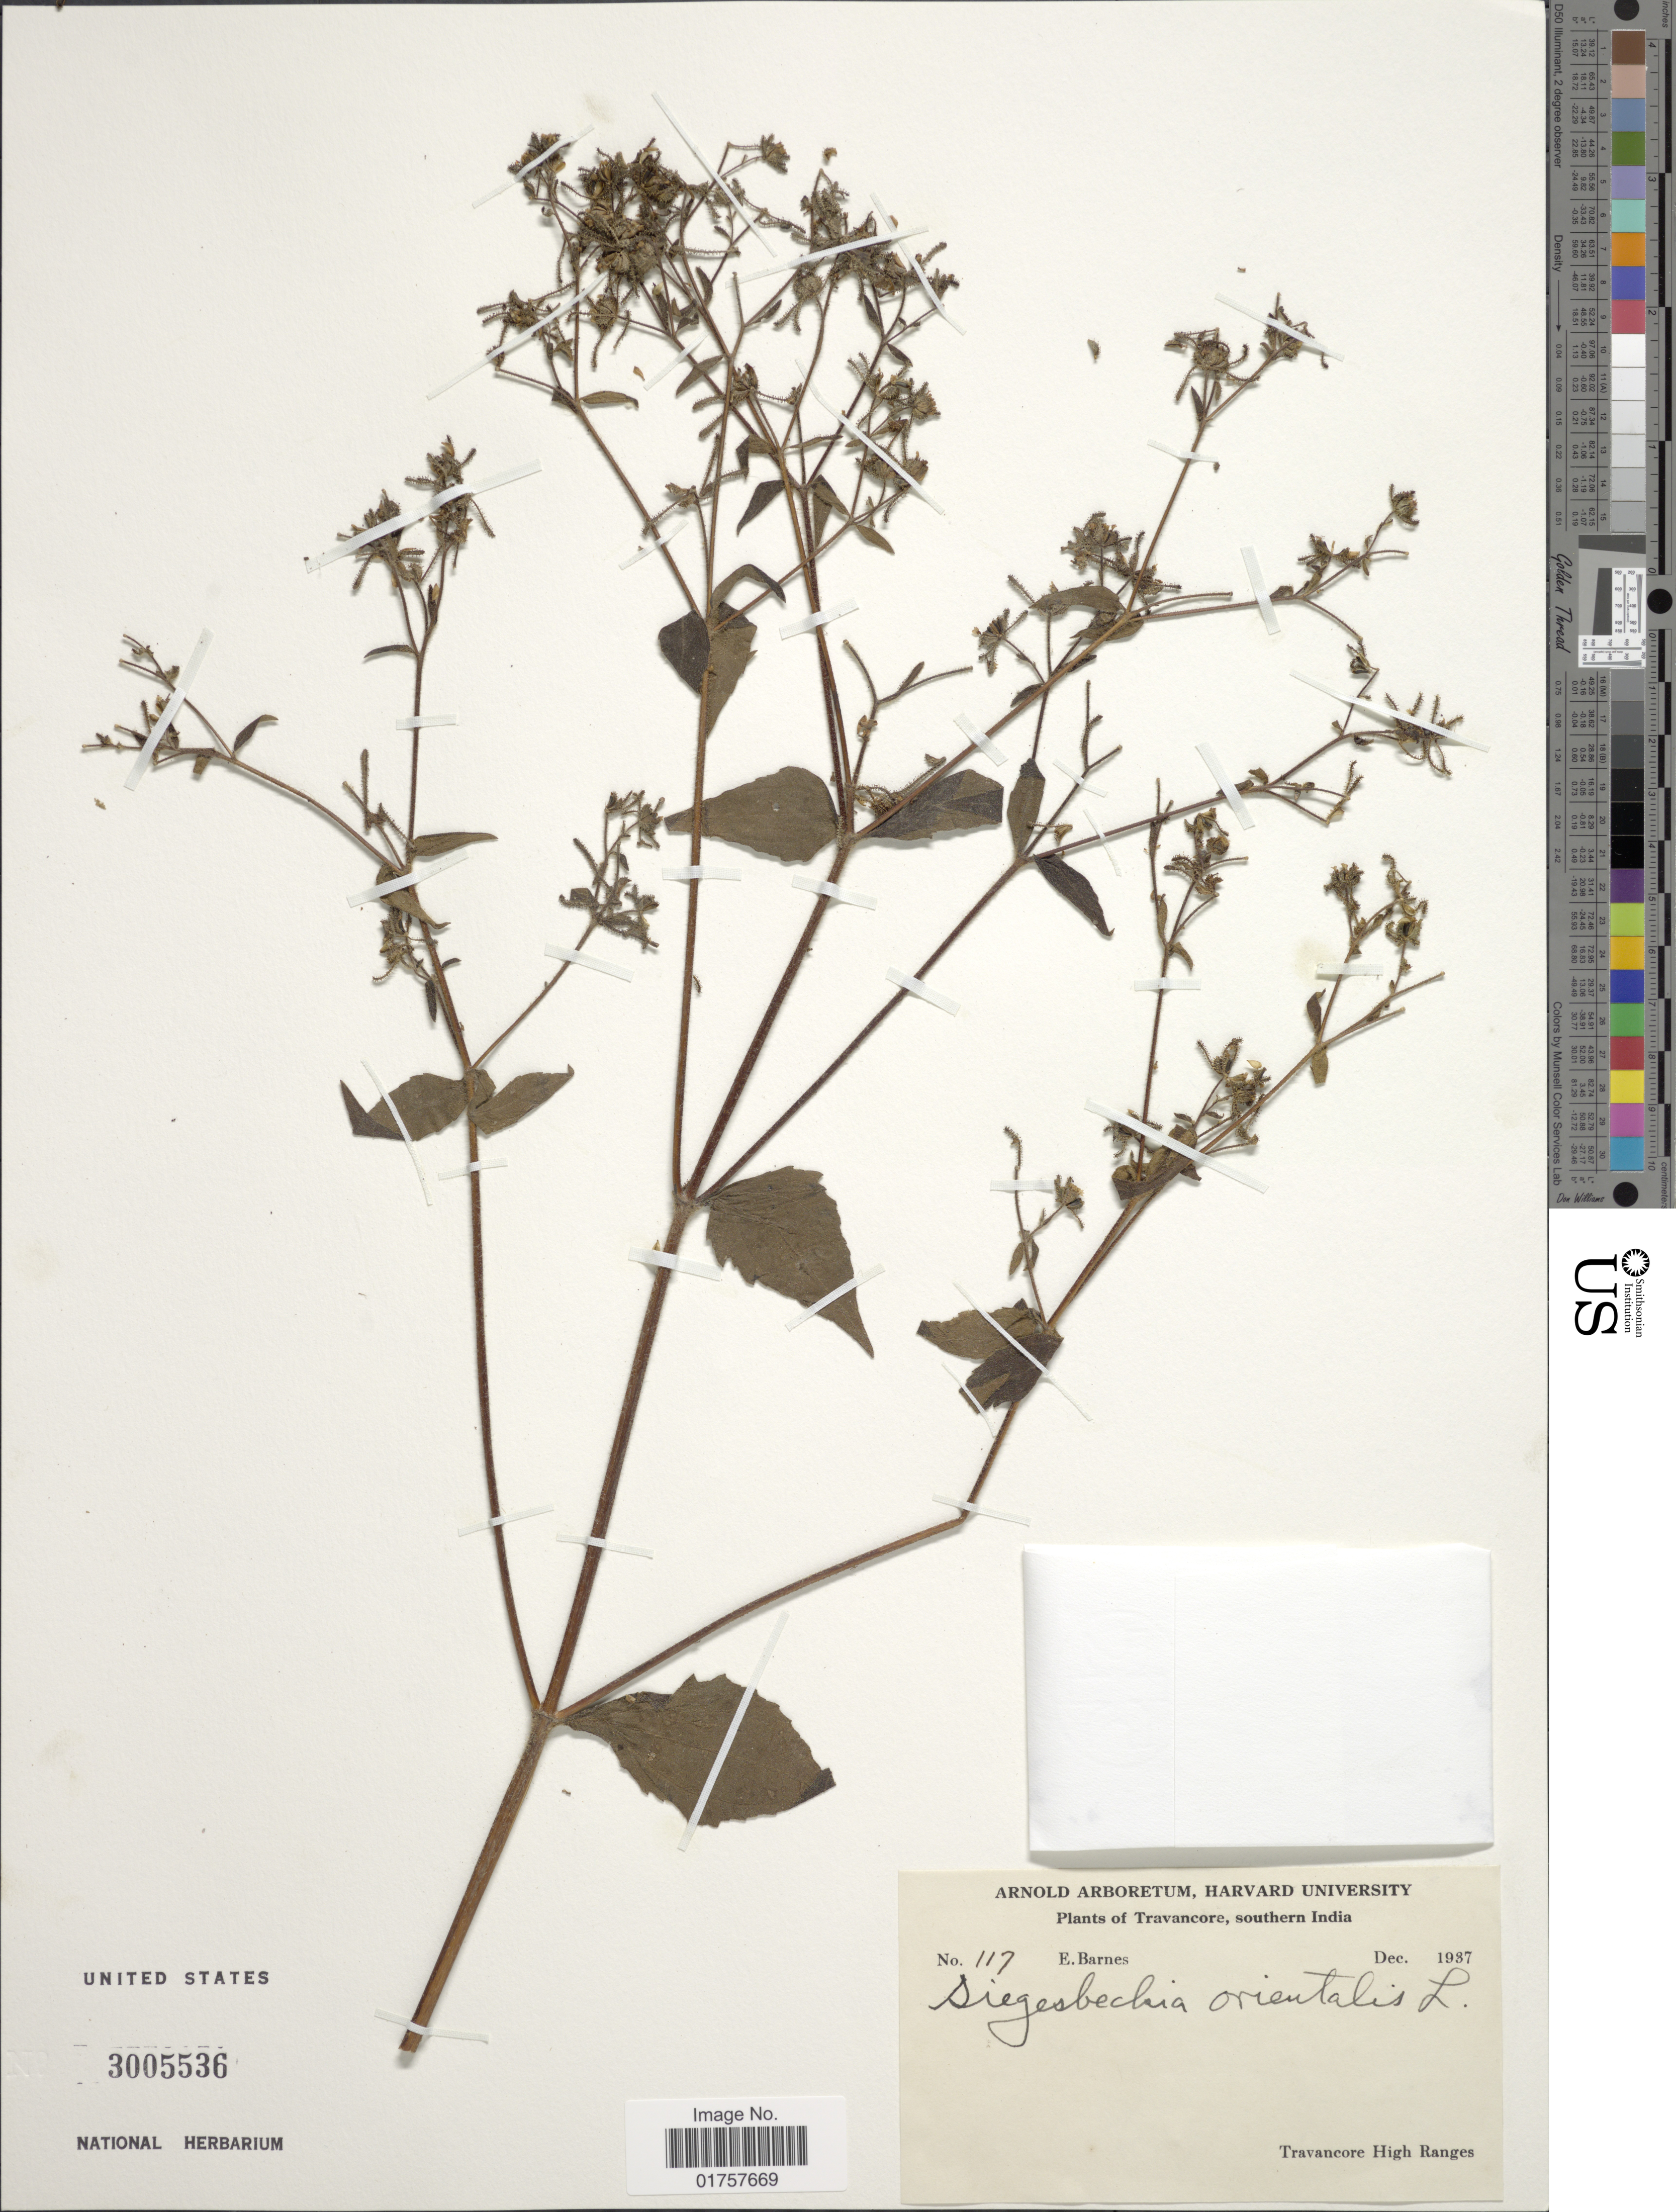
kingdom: Plantae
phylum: Tracheophyta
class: Magnoliopsida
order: Asterales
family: Asteraceae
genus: Sigesbeckia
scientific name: Sigesbeckia orientalis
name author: L.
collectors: E. Barnes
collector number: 117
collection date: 1937-12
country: India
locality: Travancore, southern India. Travancore High Ranges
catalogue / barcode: US 3005536